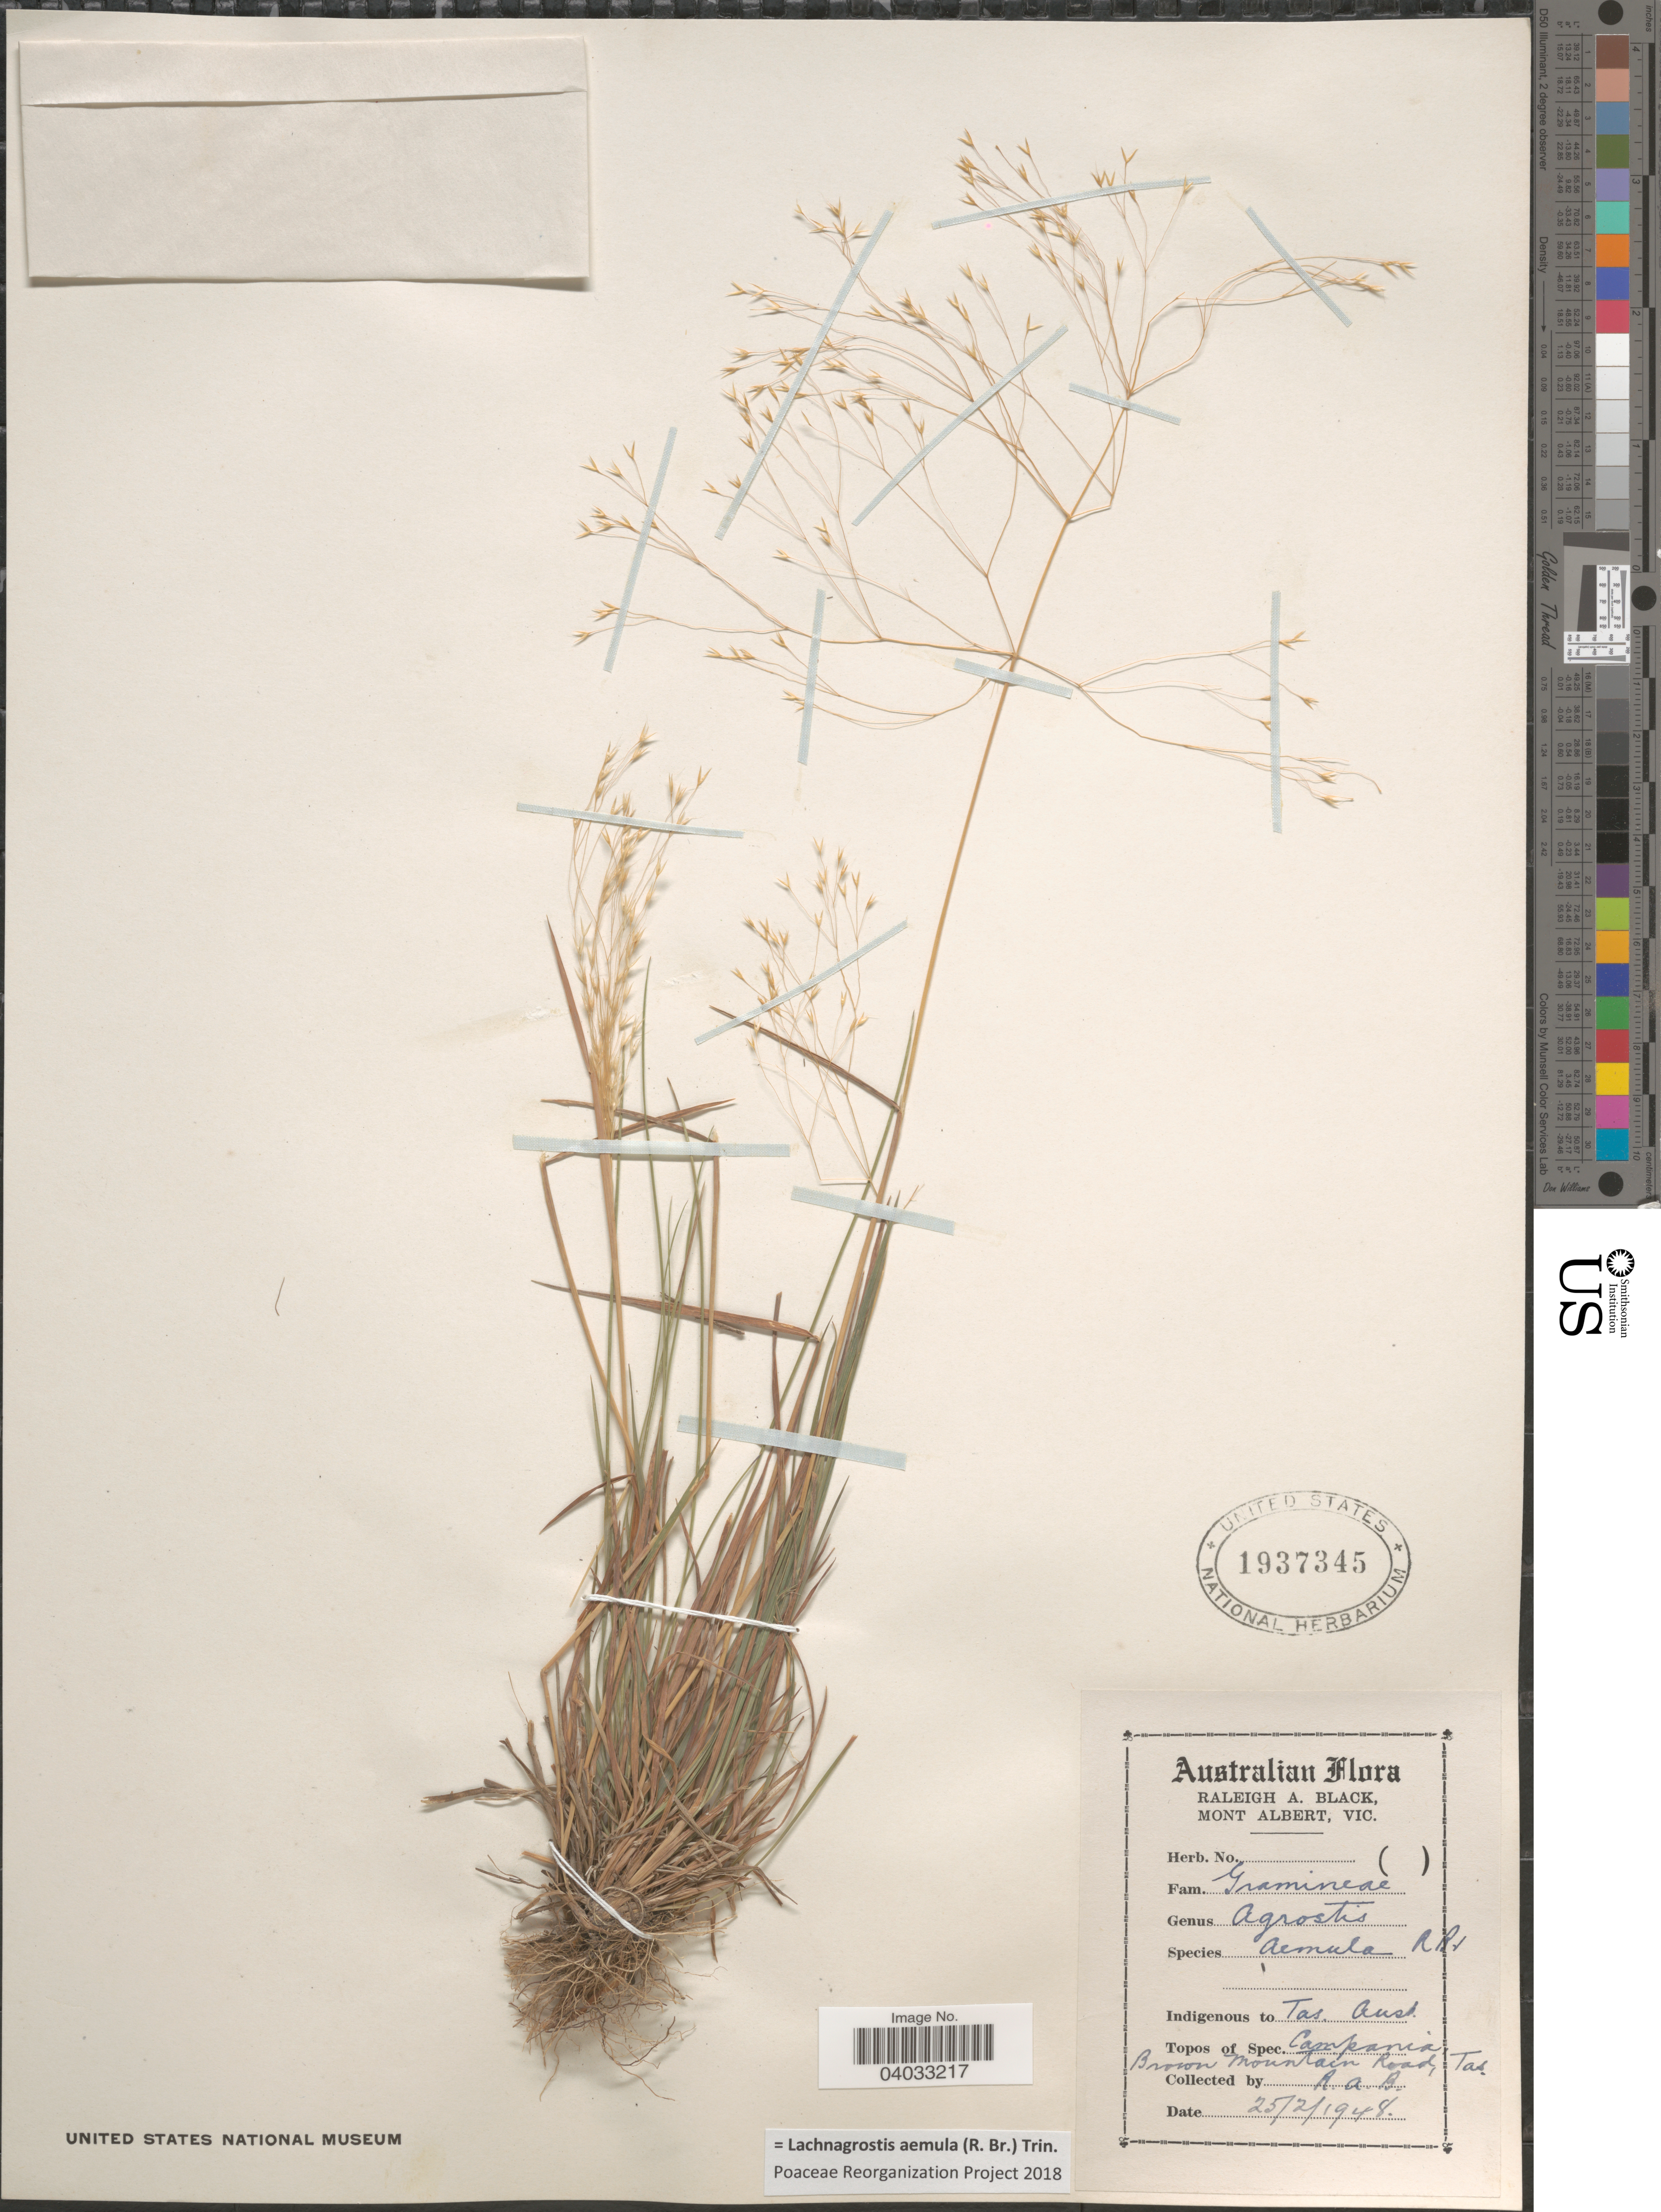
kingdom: Plantae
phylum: Tracheophyta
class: Liliopsida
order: Poales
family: Poaceae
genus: Lachnagrostis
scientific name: Lachnagrostis aemula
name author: (R. Br.) Trin.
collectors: R. A. Black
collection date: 1948-02-25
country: Australia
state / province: Tasmania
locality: Campania. Brown Mountain Road, Tas.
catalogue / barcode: US 1937345